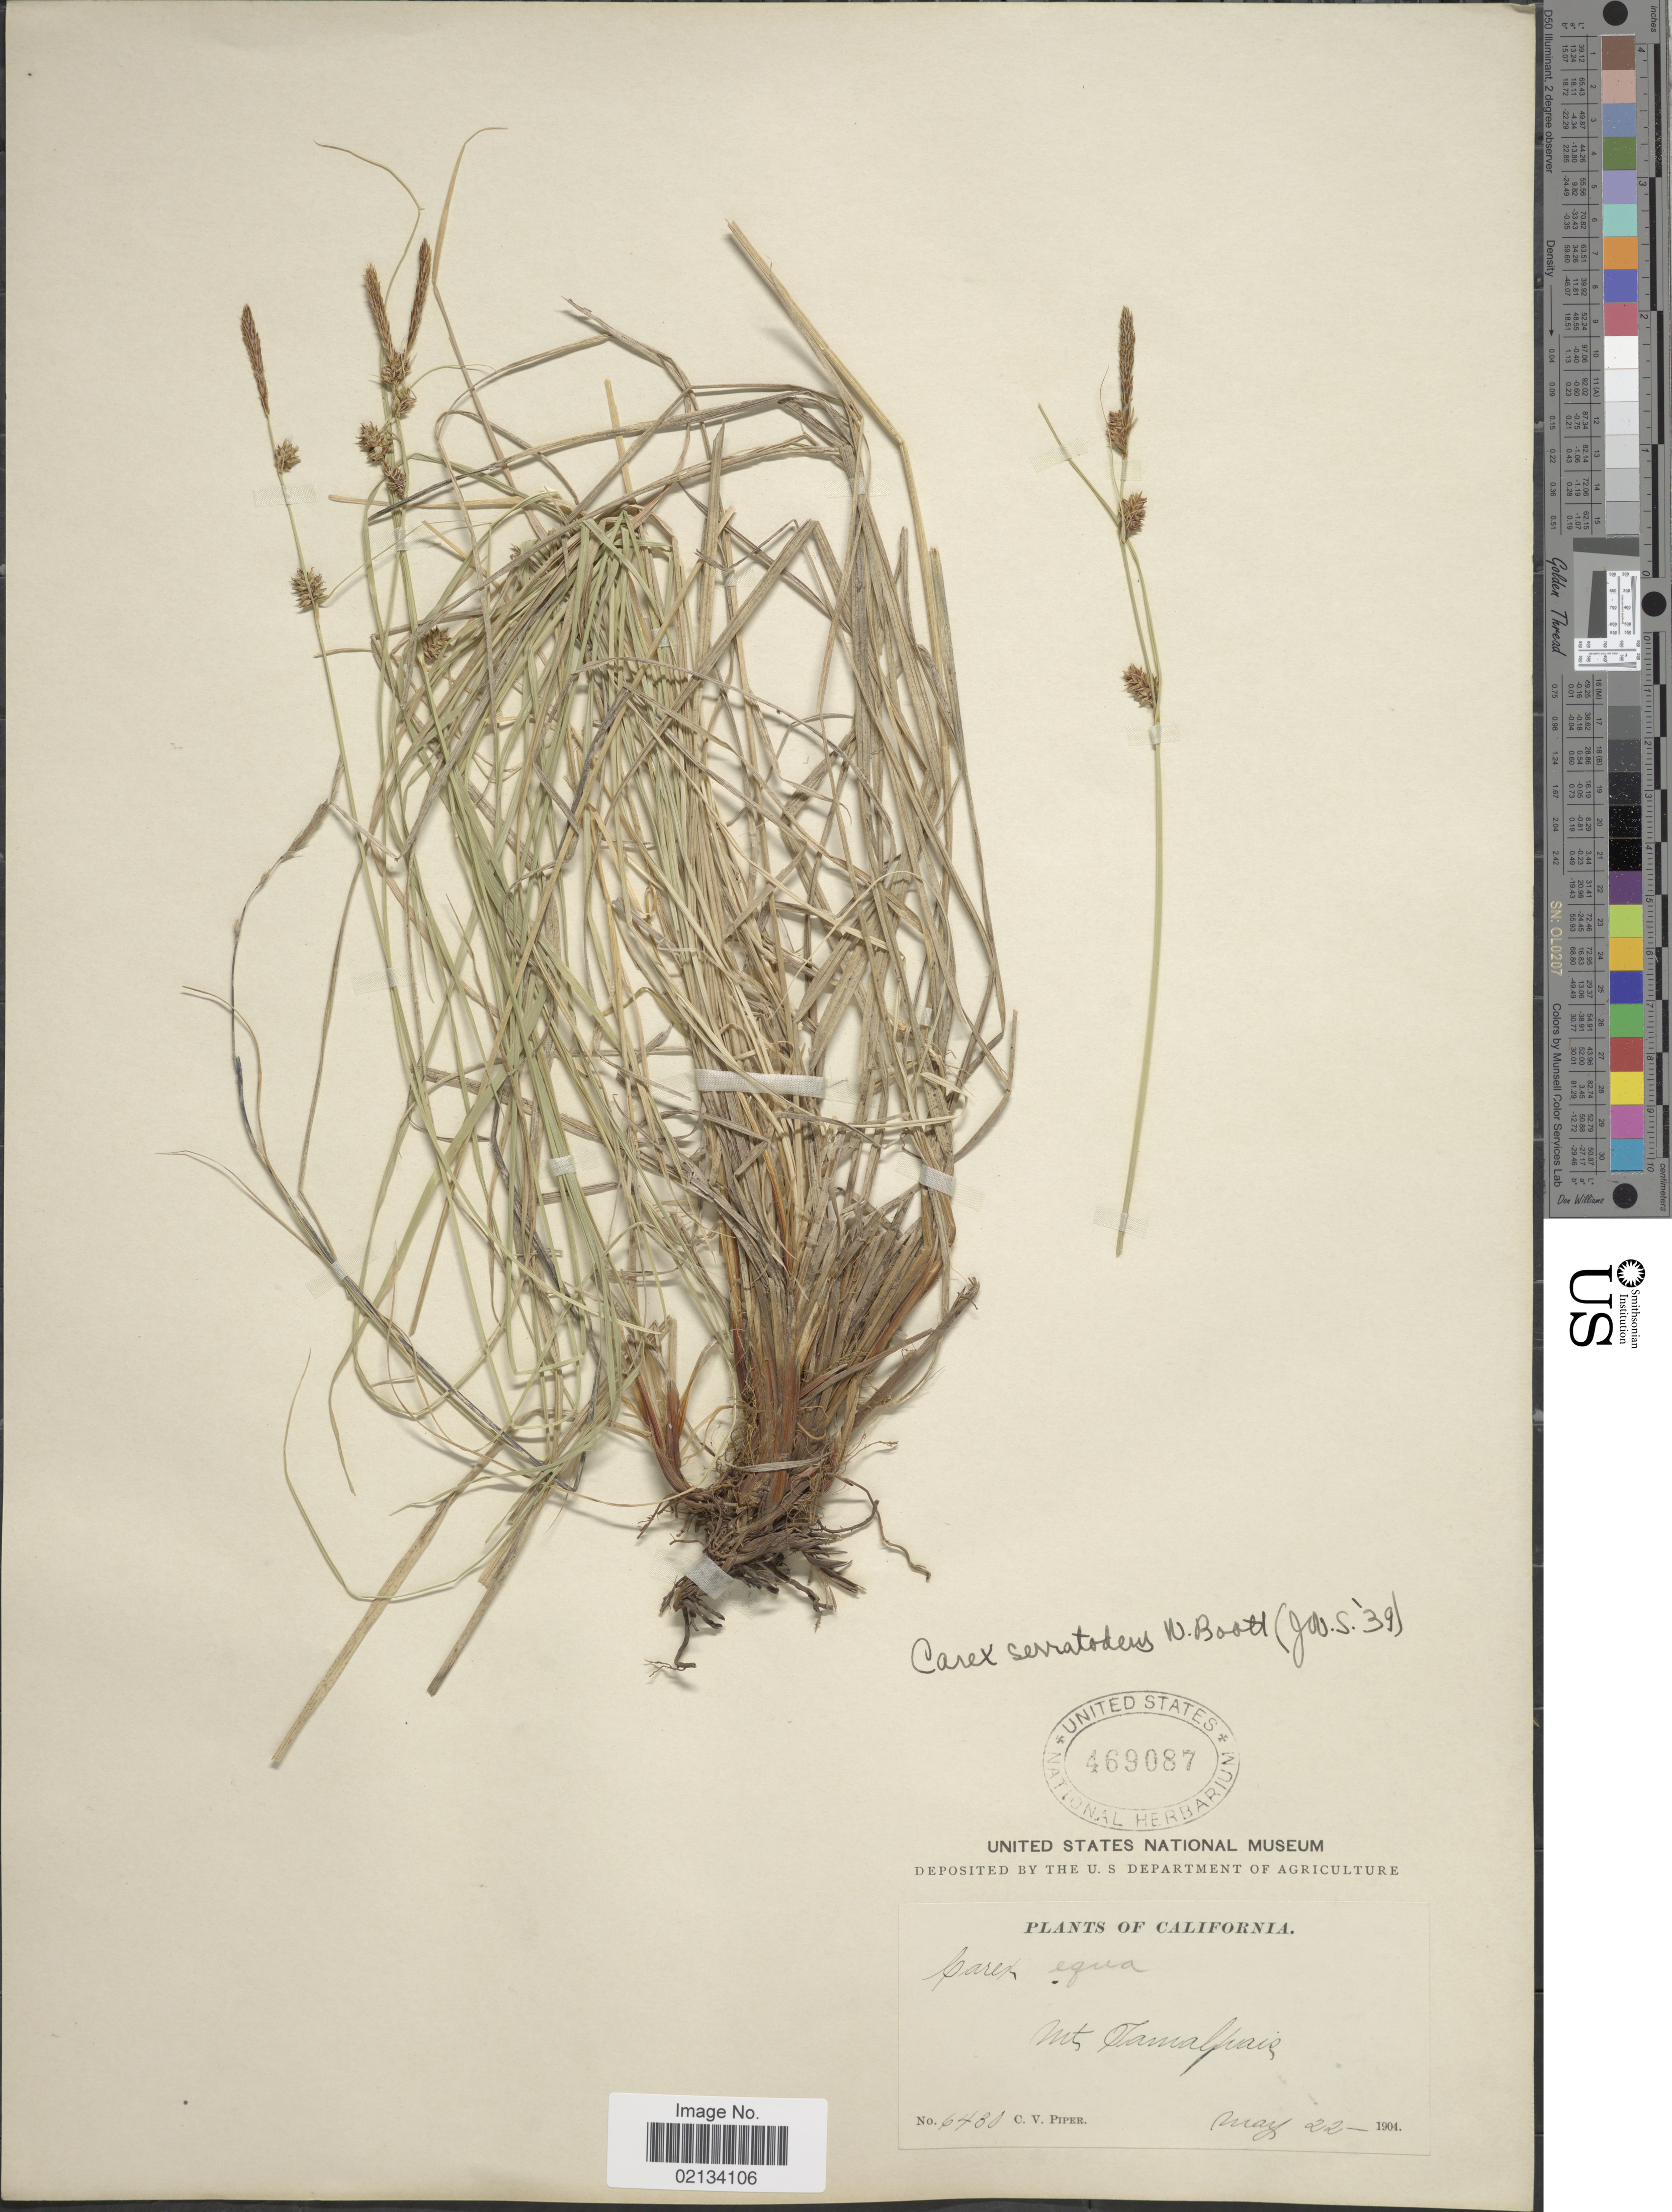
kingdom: Plantae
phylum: Tracheophyta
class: Liliopsida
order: Poales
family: Cyperaceae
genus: Carex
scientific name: Carex serratodens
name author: W. Boott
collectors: C. V. Piper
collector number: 6430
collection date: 1904-05-22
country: United States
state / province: California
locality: Mt. Tamalpais.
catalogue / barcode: US 469087